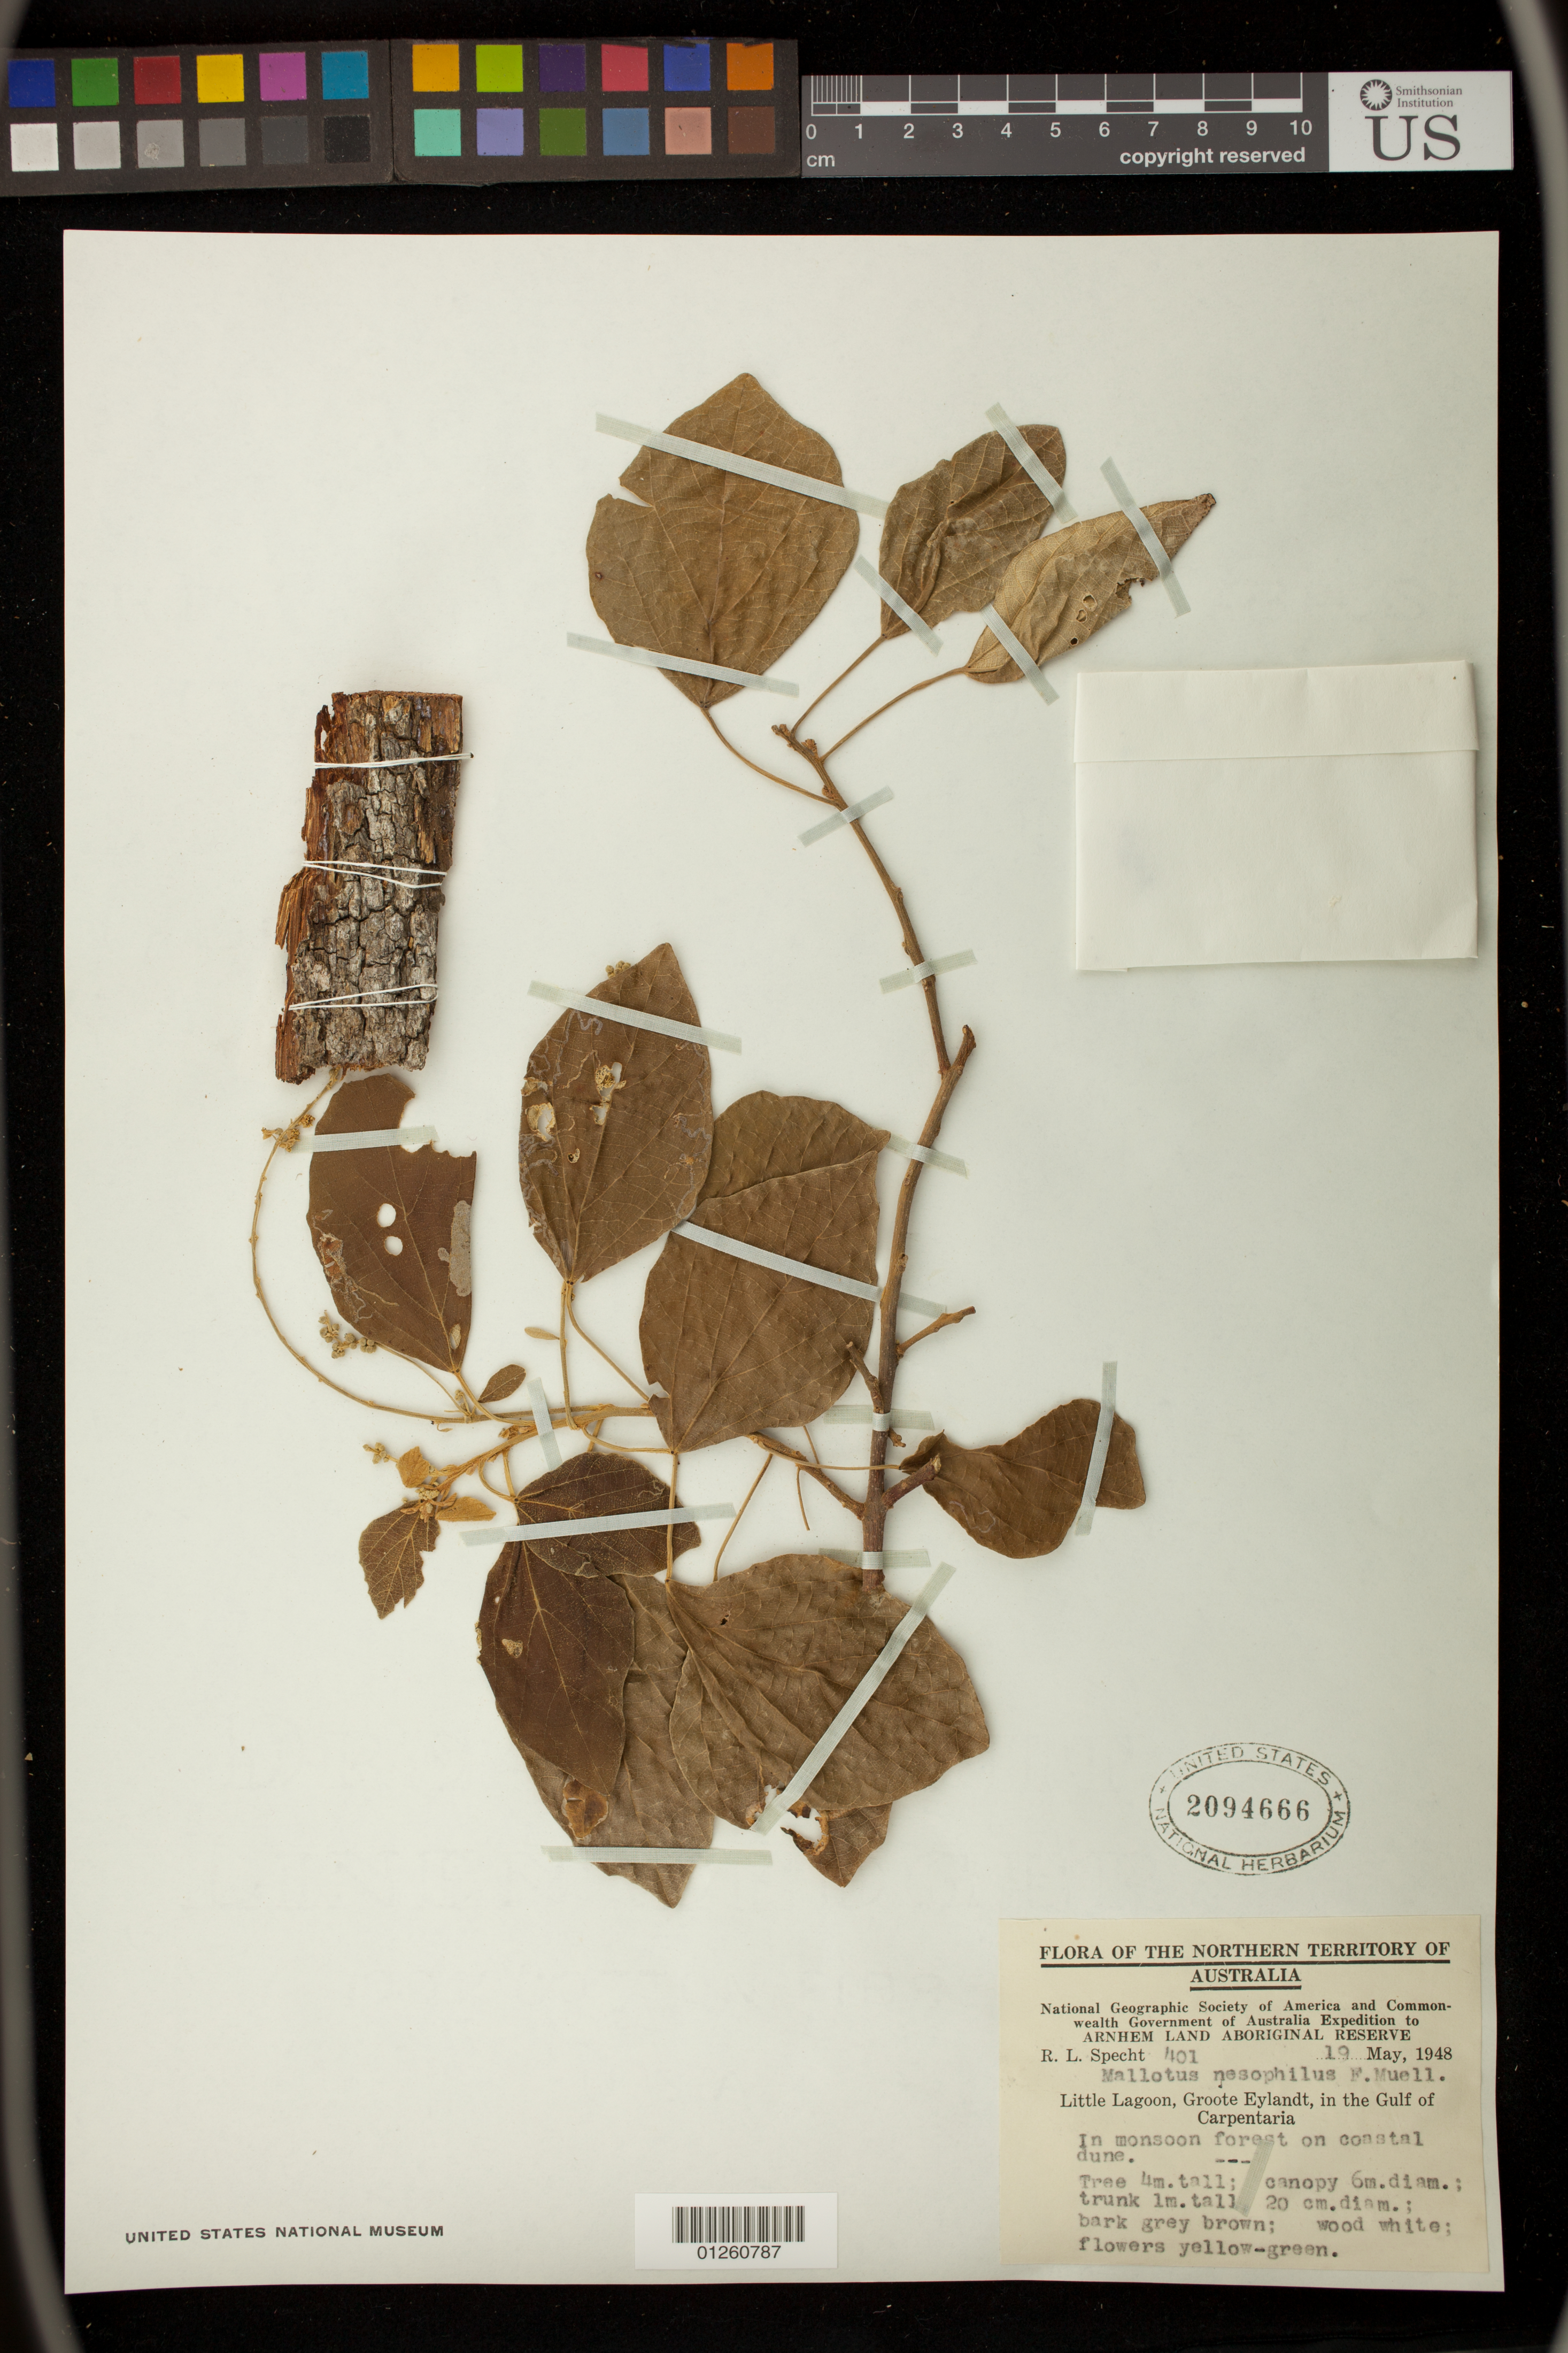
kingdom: Plantae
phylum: Tracheophyta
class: Magnoliopsida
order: Malpighiales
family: Euphorbiaceae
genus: Mallotus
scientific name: Mallotus nesophilus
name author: Müll. Arg.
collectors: R. L. Specht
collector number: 401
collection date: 1948-05-19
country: Australia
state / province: Northern Territory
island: Groote Eylandt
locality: Little Lagoon, Groote Eylandt, in the Gulf of Carpentaria in monsoon forest on coastal dune.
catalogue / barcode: US 2094666